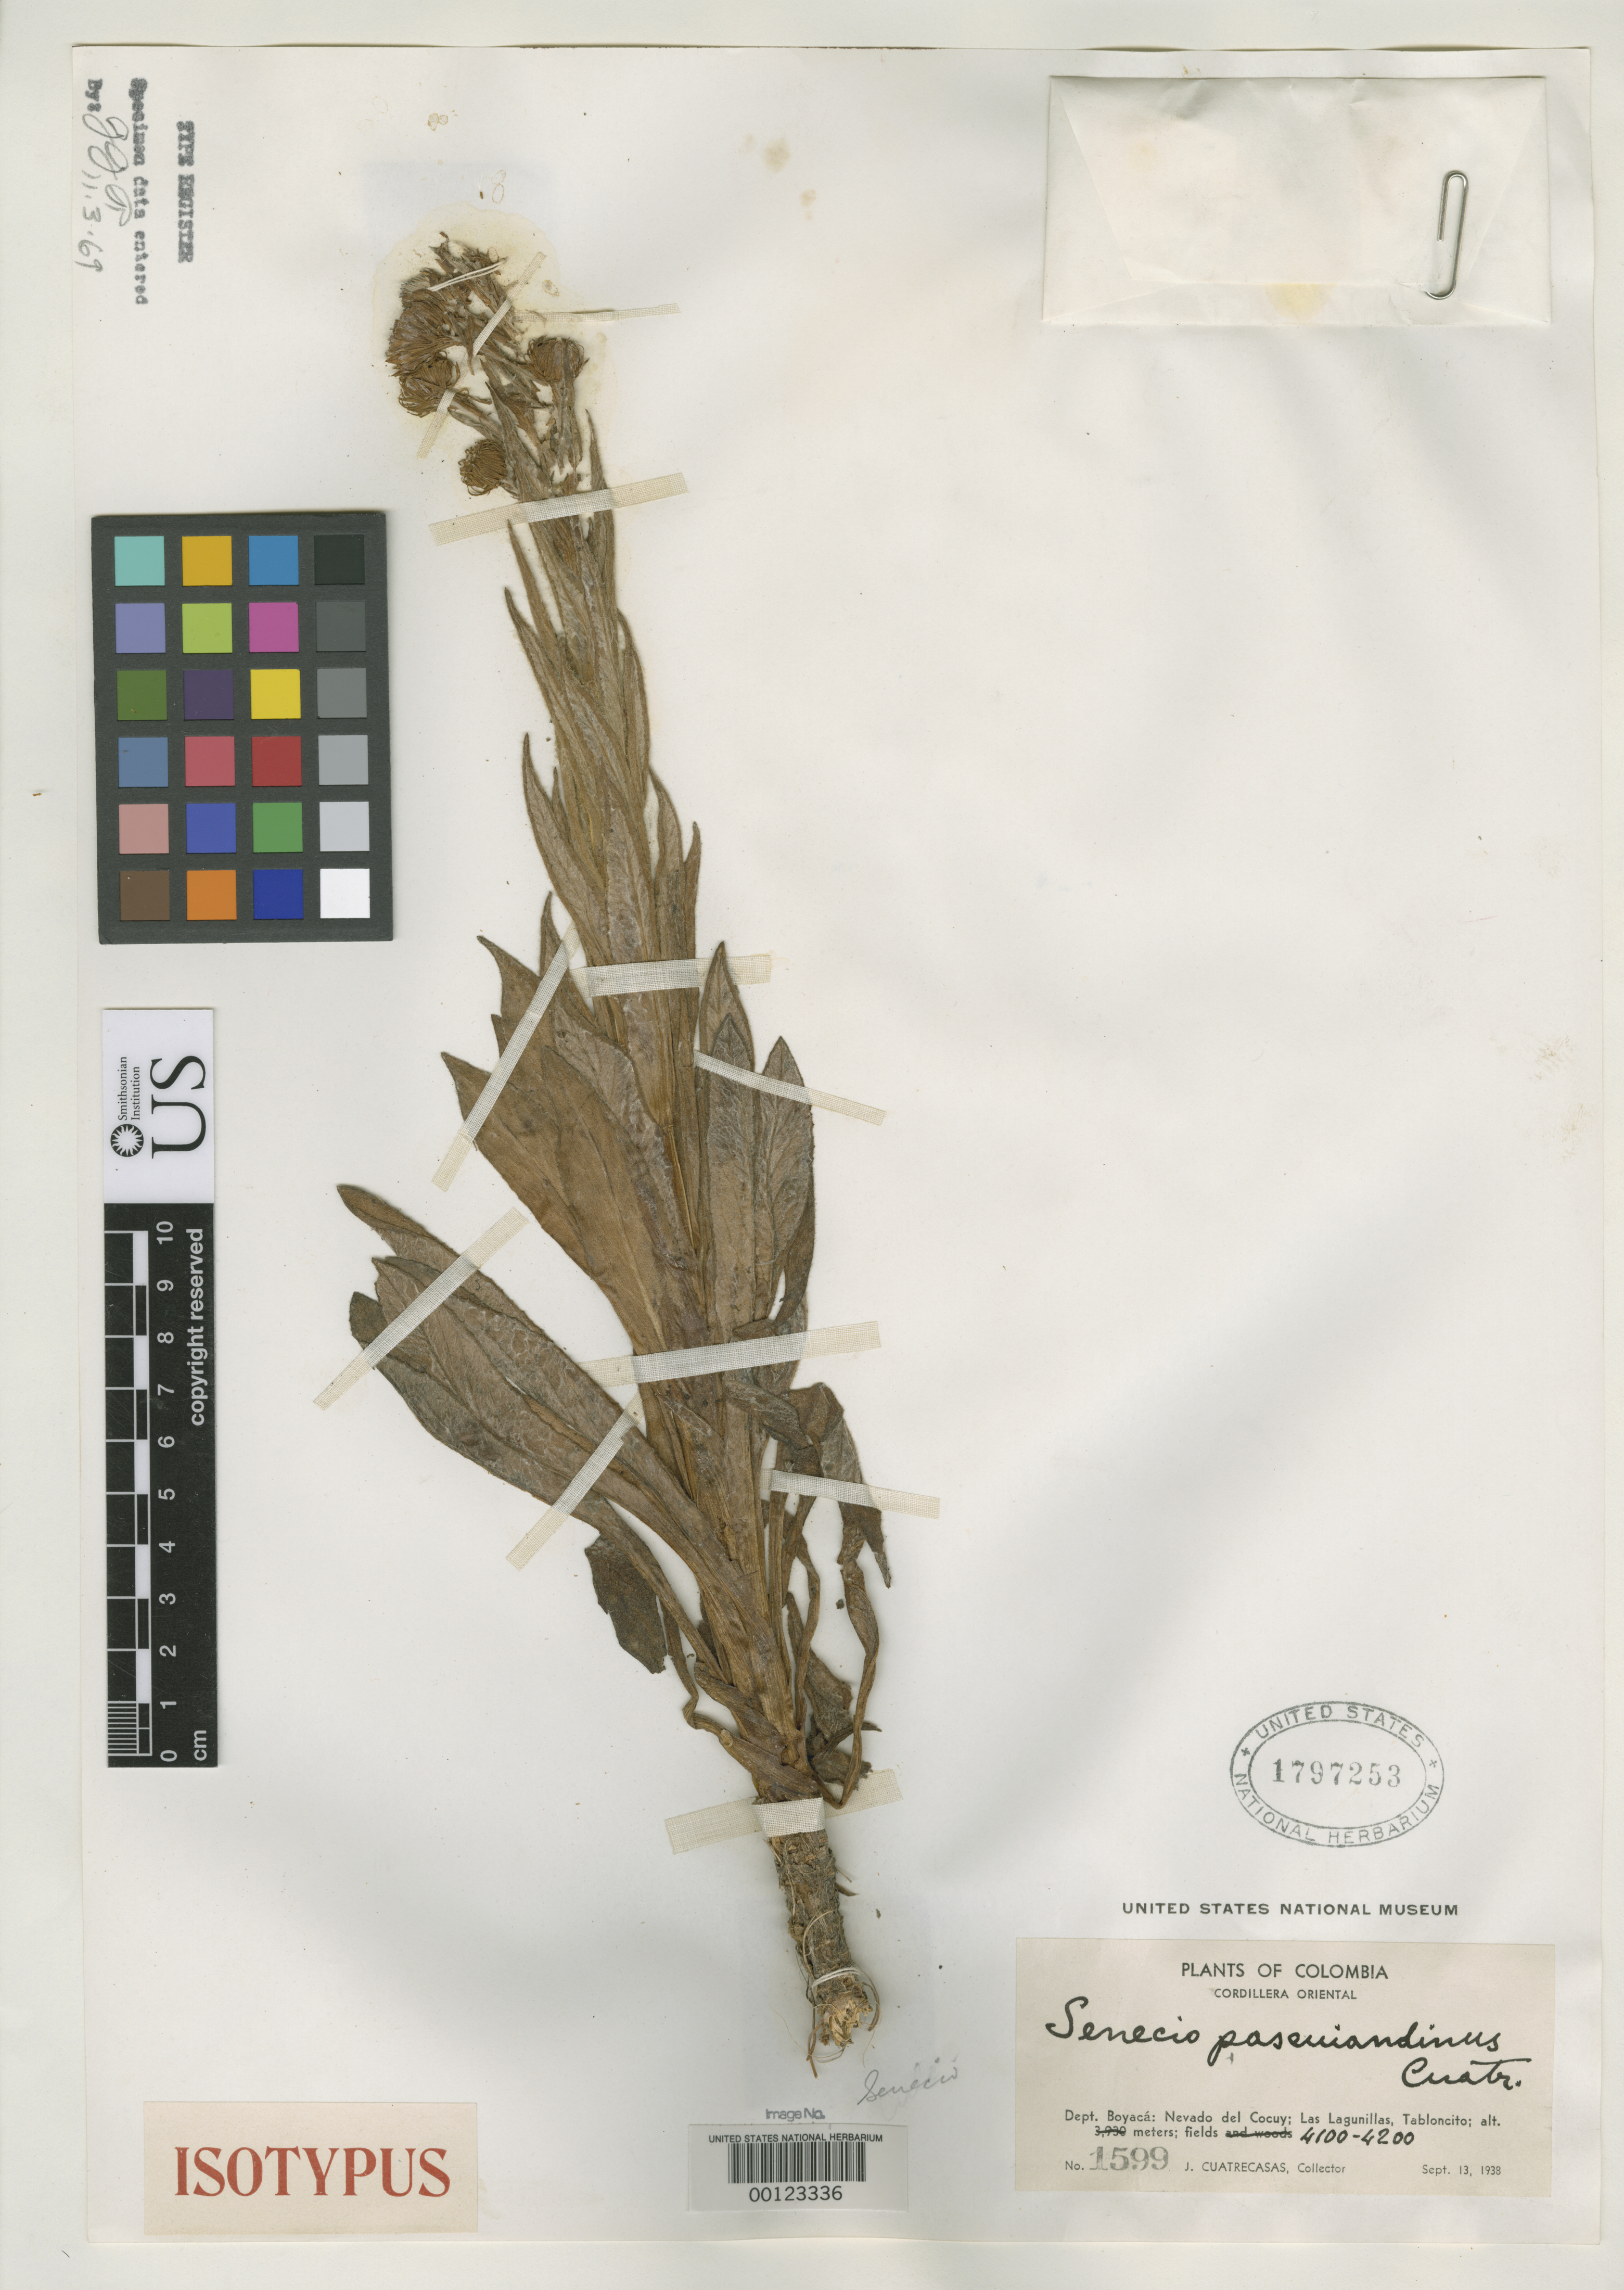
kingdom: Plantae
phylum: Tracheophyta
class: Magnoliopsida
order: Asterales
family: Asteraceae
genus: Senecio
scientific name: Senecio pascuiandinus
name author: Cuatrec.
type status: Isotype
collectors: J. Cuatrecasas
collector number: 1599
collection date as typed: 13 Sep 1938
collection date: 1938-09-13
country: Colombia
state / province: Bogota D.C.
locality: Las Lagunillas.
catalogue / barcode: US 1797253